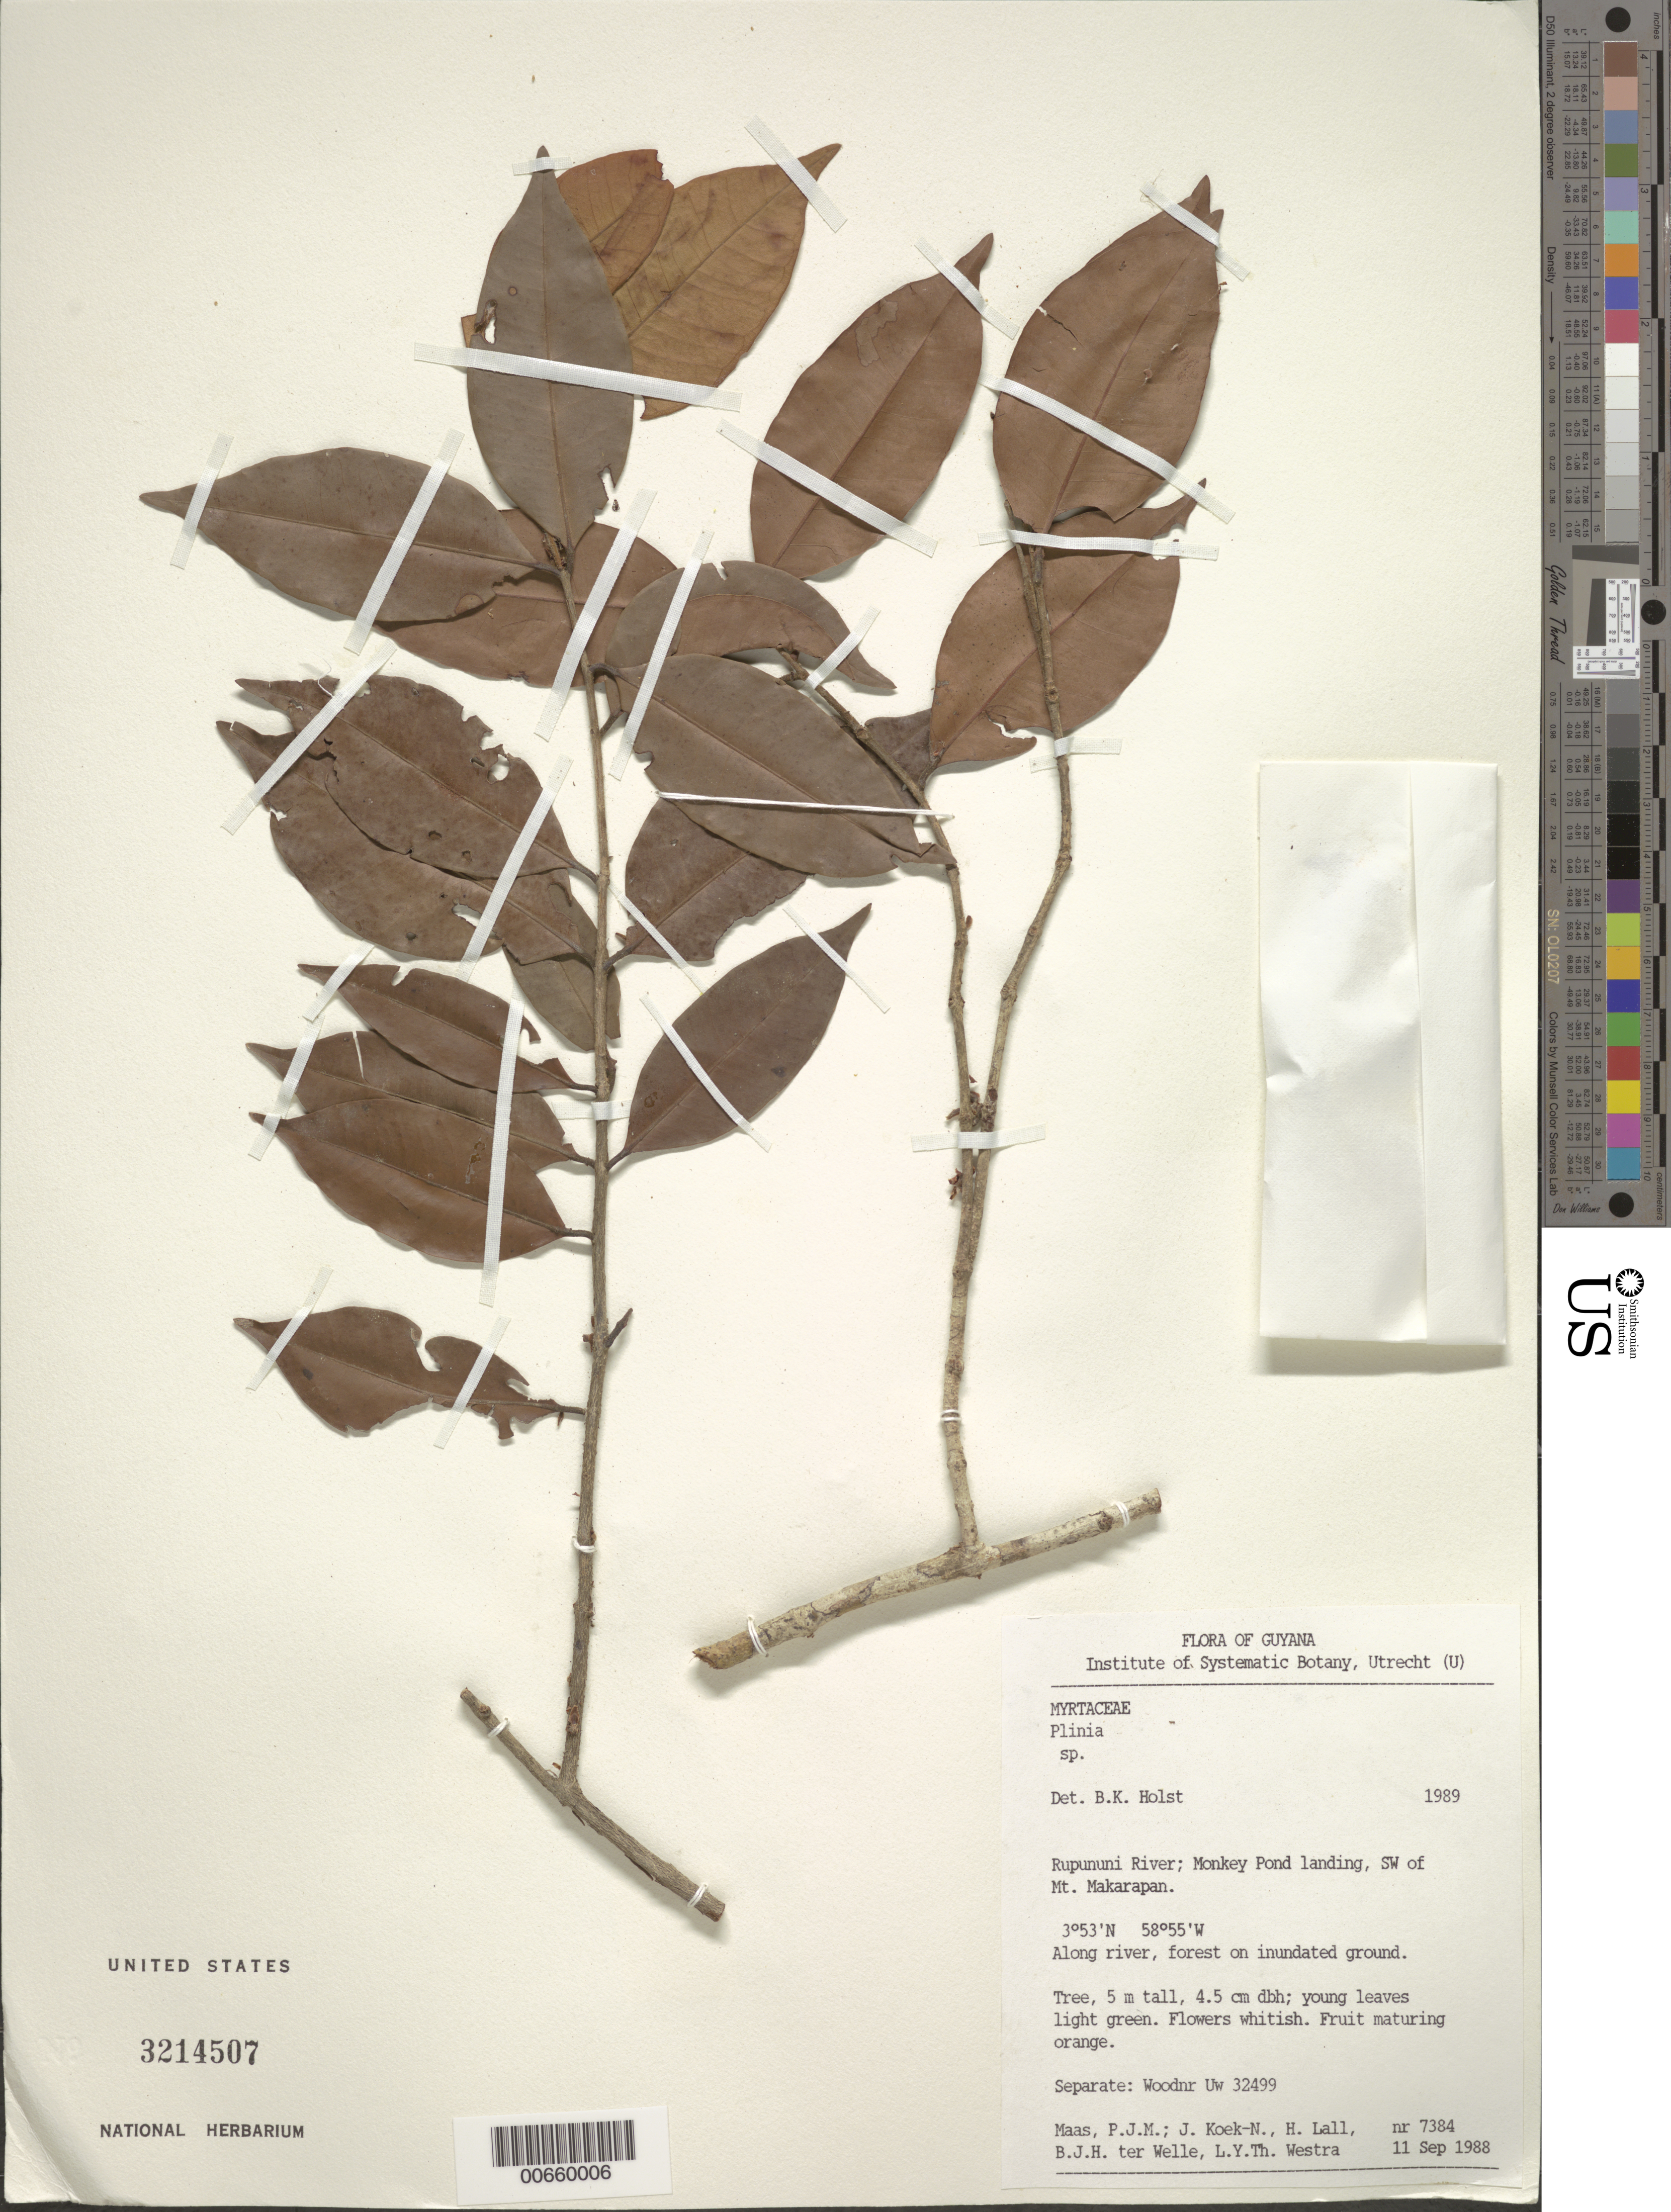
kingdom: Plantae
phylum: Tracheophyta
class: Magnoliopsida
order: Myrtales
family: Myrtaceae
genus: Plinia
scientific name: Plinia sp.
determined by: Holst, Bruce K.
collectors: P. Maas, J. Koek-Noorman, H. Lall, B. Welle & L. Y. T. Westra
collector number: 7384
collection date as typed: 11-Sep-88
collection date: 1988-09-11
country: Guyana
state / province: U. Takutu-U. Essequibo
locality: Rupununi River, Monkey Pond landing, SW of Mt. Makarapan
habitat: Along river, forest on inundated ground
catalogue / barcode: US 3214507